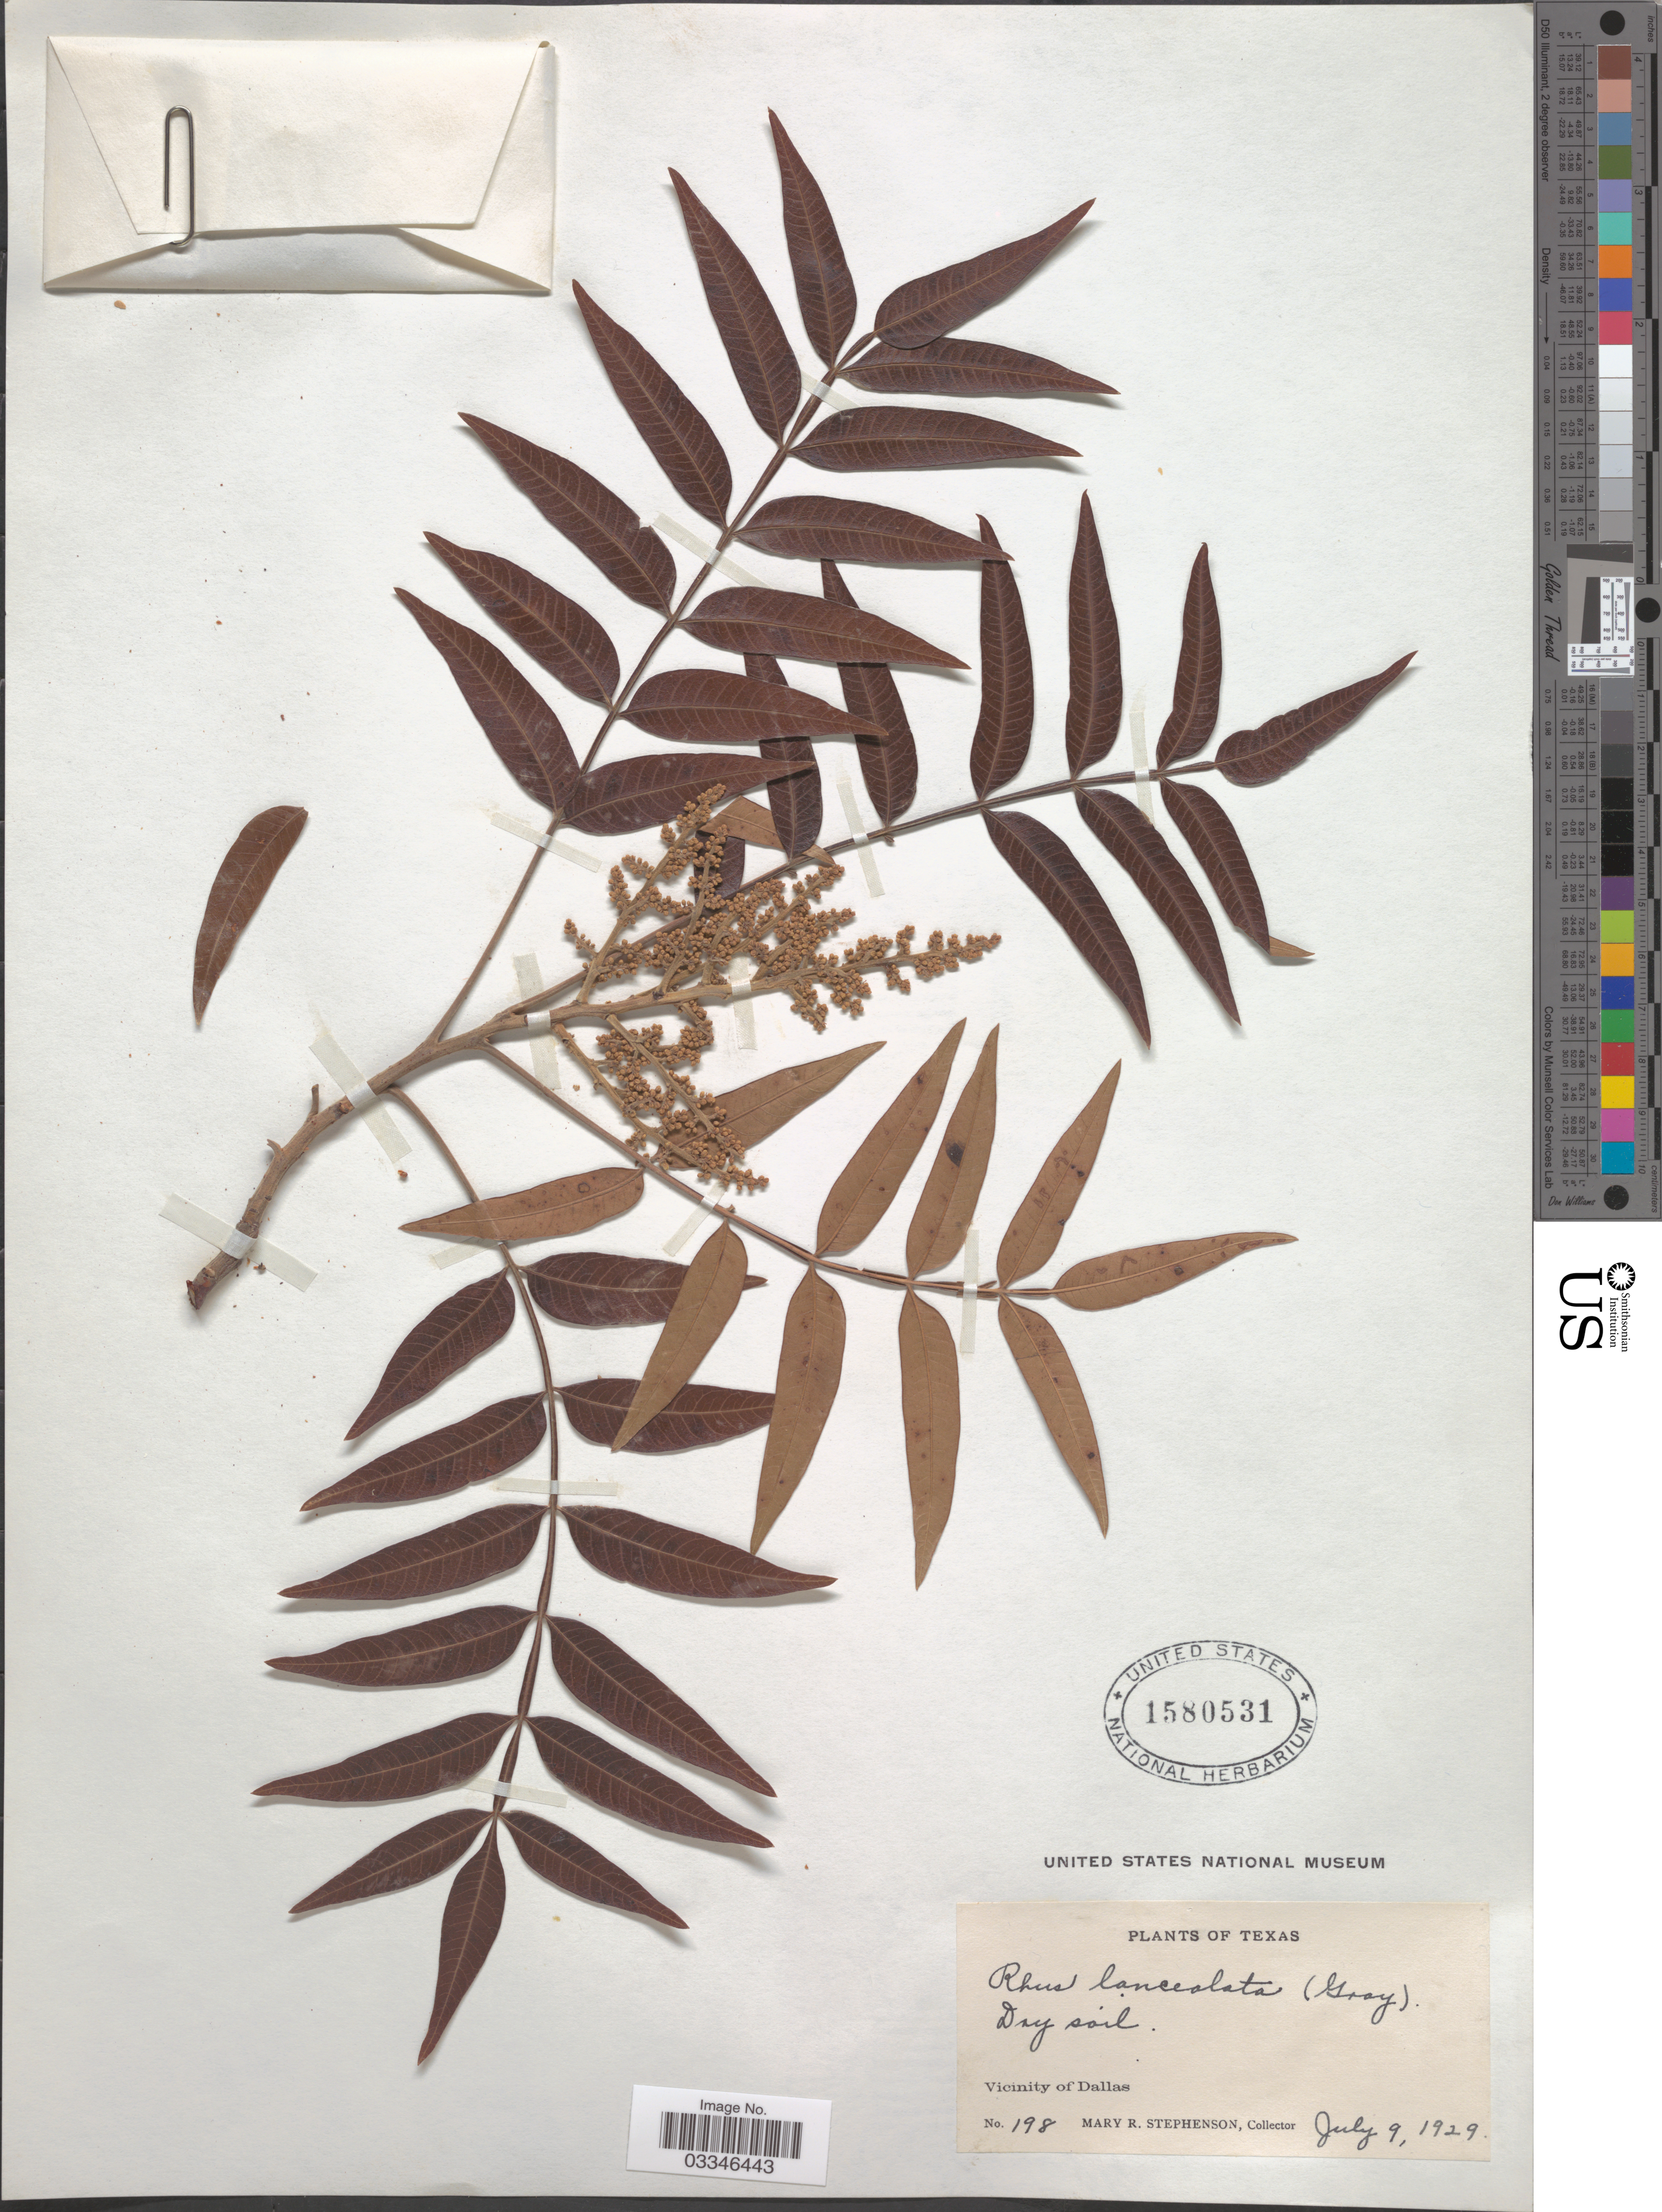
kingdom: Plantae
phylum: Tracheophyta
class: Magnoliopsida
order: Sapindales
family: Anacardiaceae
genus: Rhus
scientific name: Rhus lanceolata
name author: (A. Gray) Britton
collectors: M. Stephenson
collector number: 198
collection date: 1929-07-09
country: United States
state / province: Texas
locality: Vicinity of Dallas.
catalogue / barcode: US 1580531